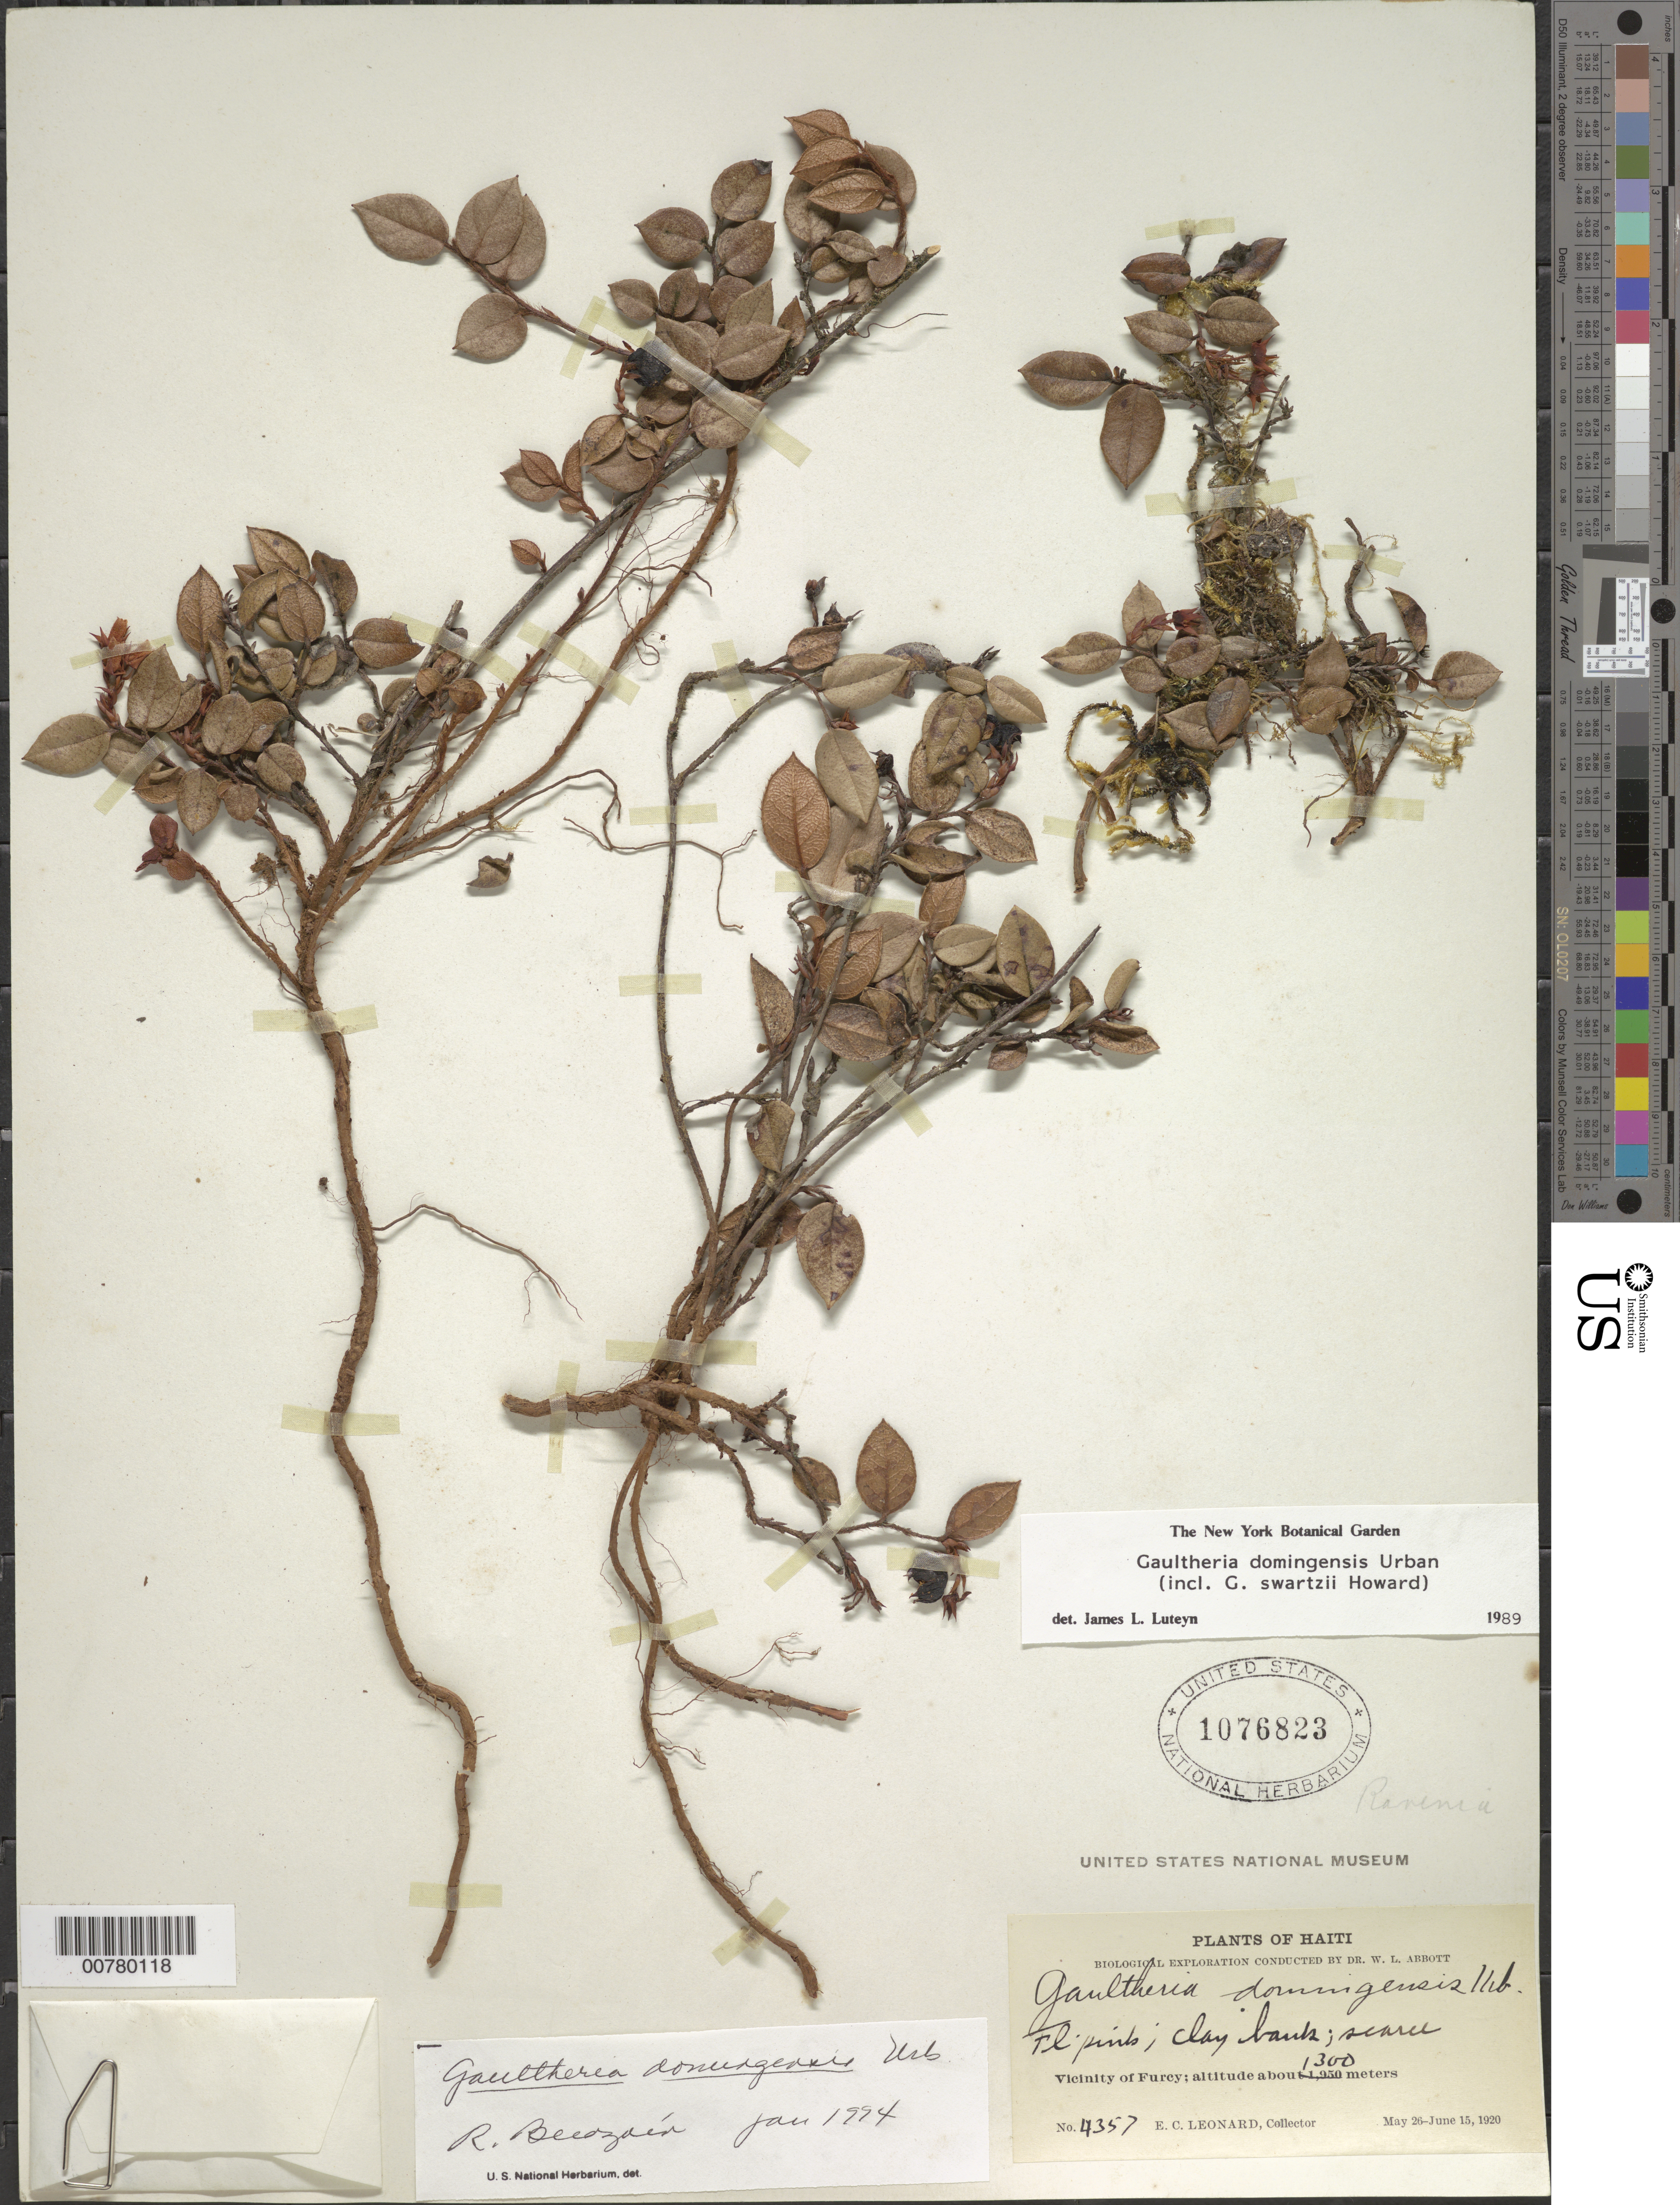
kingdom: Plantae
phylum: Tracheophyta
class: Magnoliopsida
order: Ericales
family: Ericaceae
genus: Gaultheria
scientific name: Gaultheria domingensis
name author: Urb.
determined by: Berozain, R.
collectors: E. C. Leonard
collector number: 4357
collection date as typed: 26 May 1920 15 Jun 1920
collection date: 1920-05-26/1920-06-15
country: Haiti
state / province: Ouest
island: Hispaniola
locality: Vicinity of Furcy.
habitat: Clay banks.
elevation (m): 1300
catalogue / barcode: US 1076823